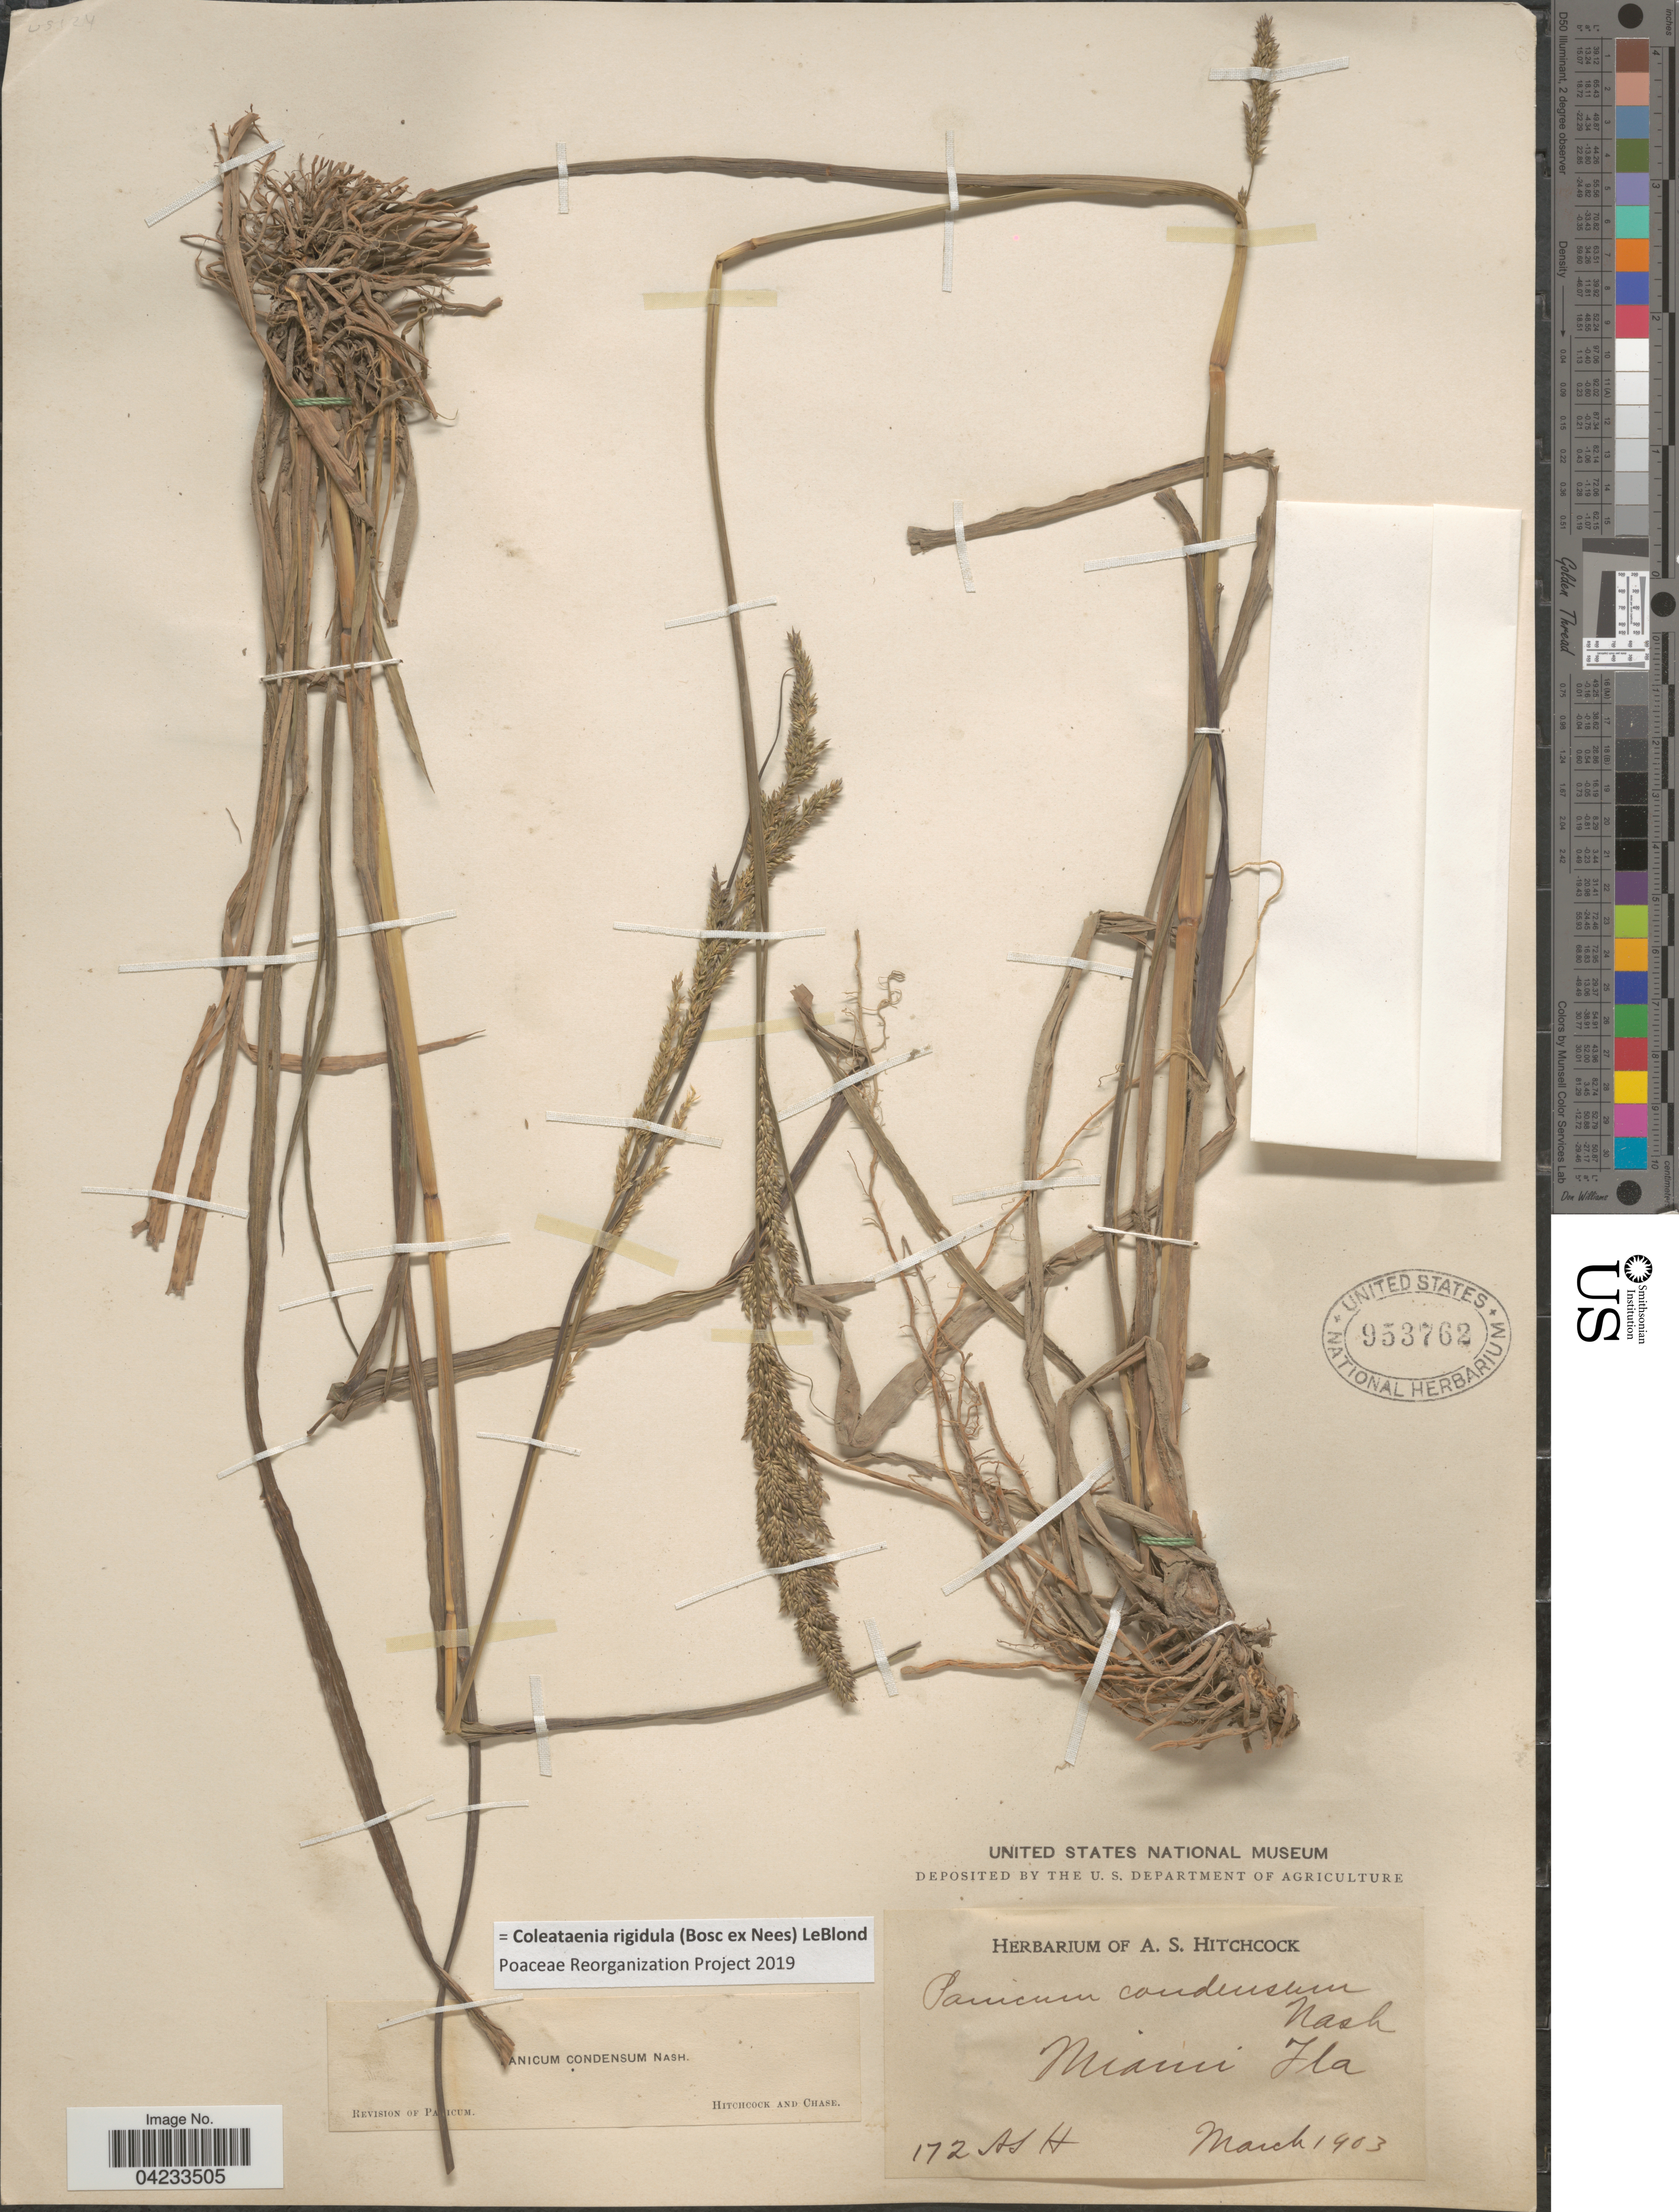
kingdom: Plantae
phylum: Tracheophyta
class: Liliopsida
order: Poales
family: Poaceae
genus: Coleataenia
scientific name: Coleataenia rigidula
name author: (Bosc ex Nees) LeBlond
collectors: A. S. Hitchcock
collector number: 172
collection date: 1903-03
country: United States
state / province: Florida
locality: Miami.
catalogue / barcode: US 953762